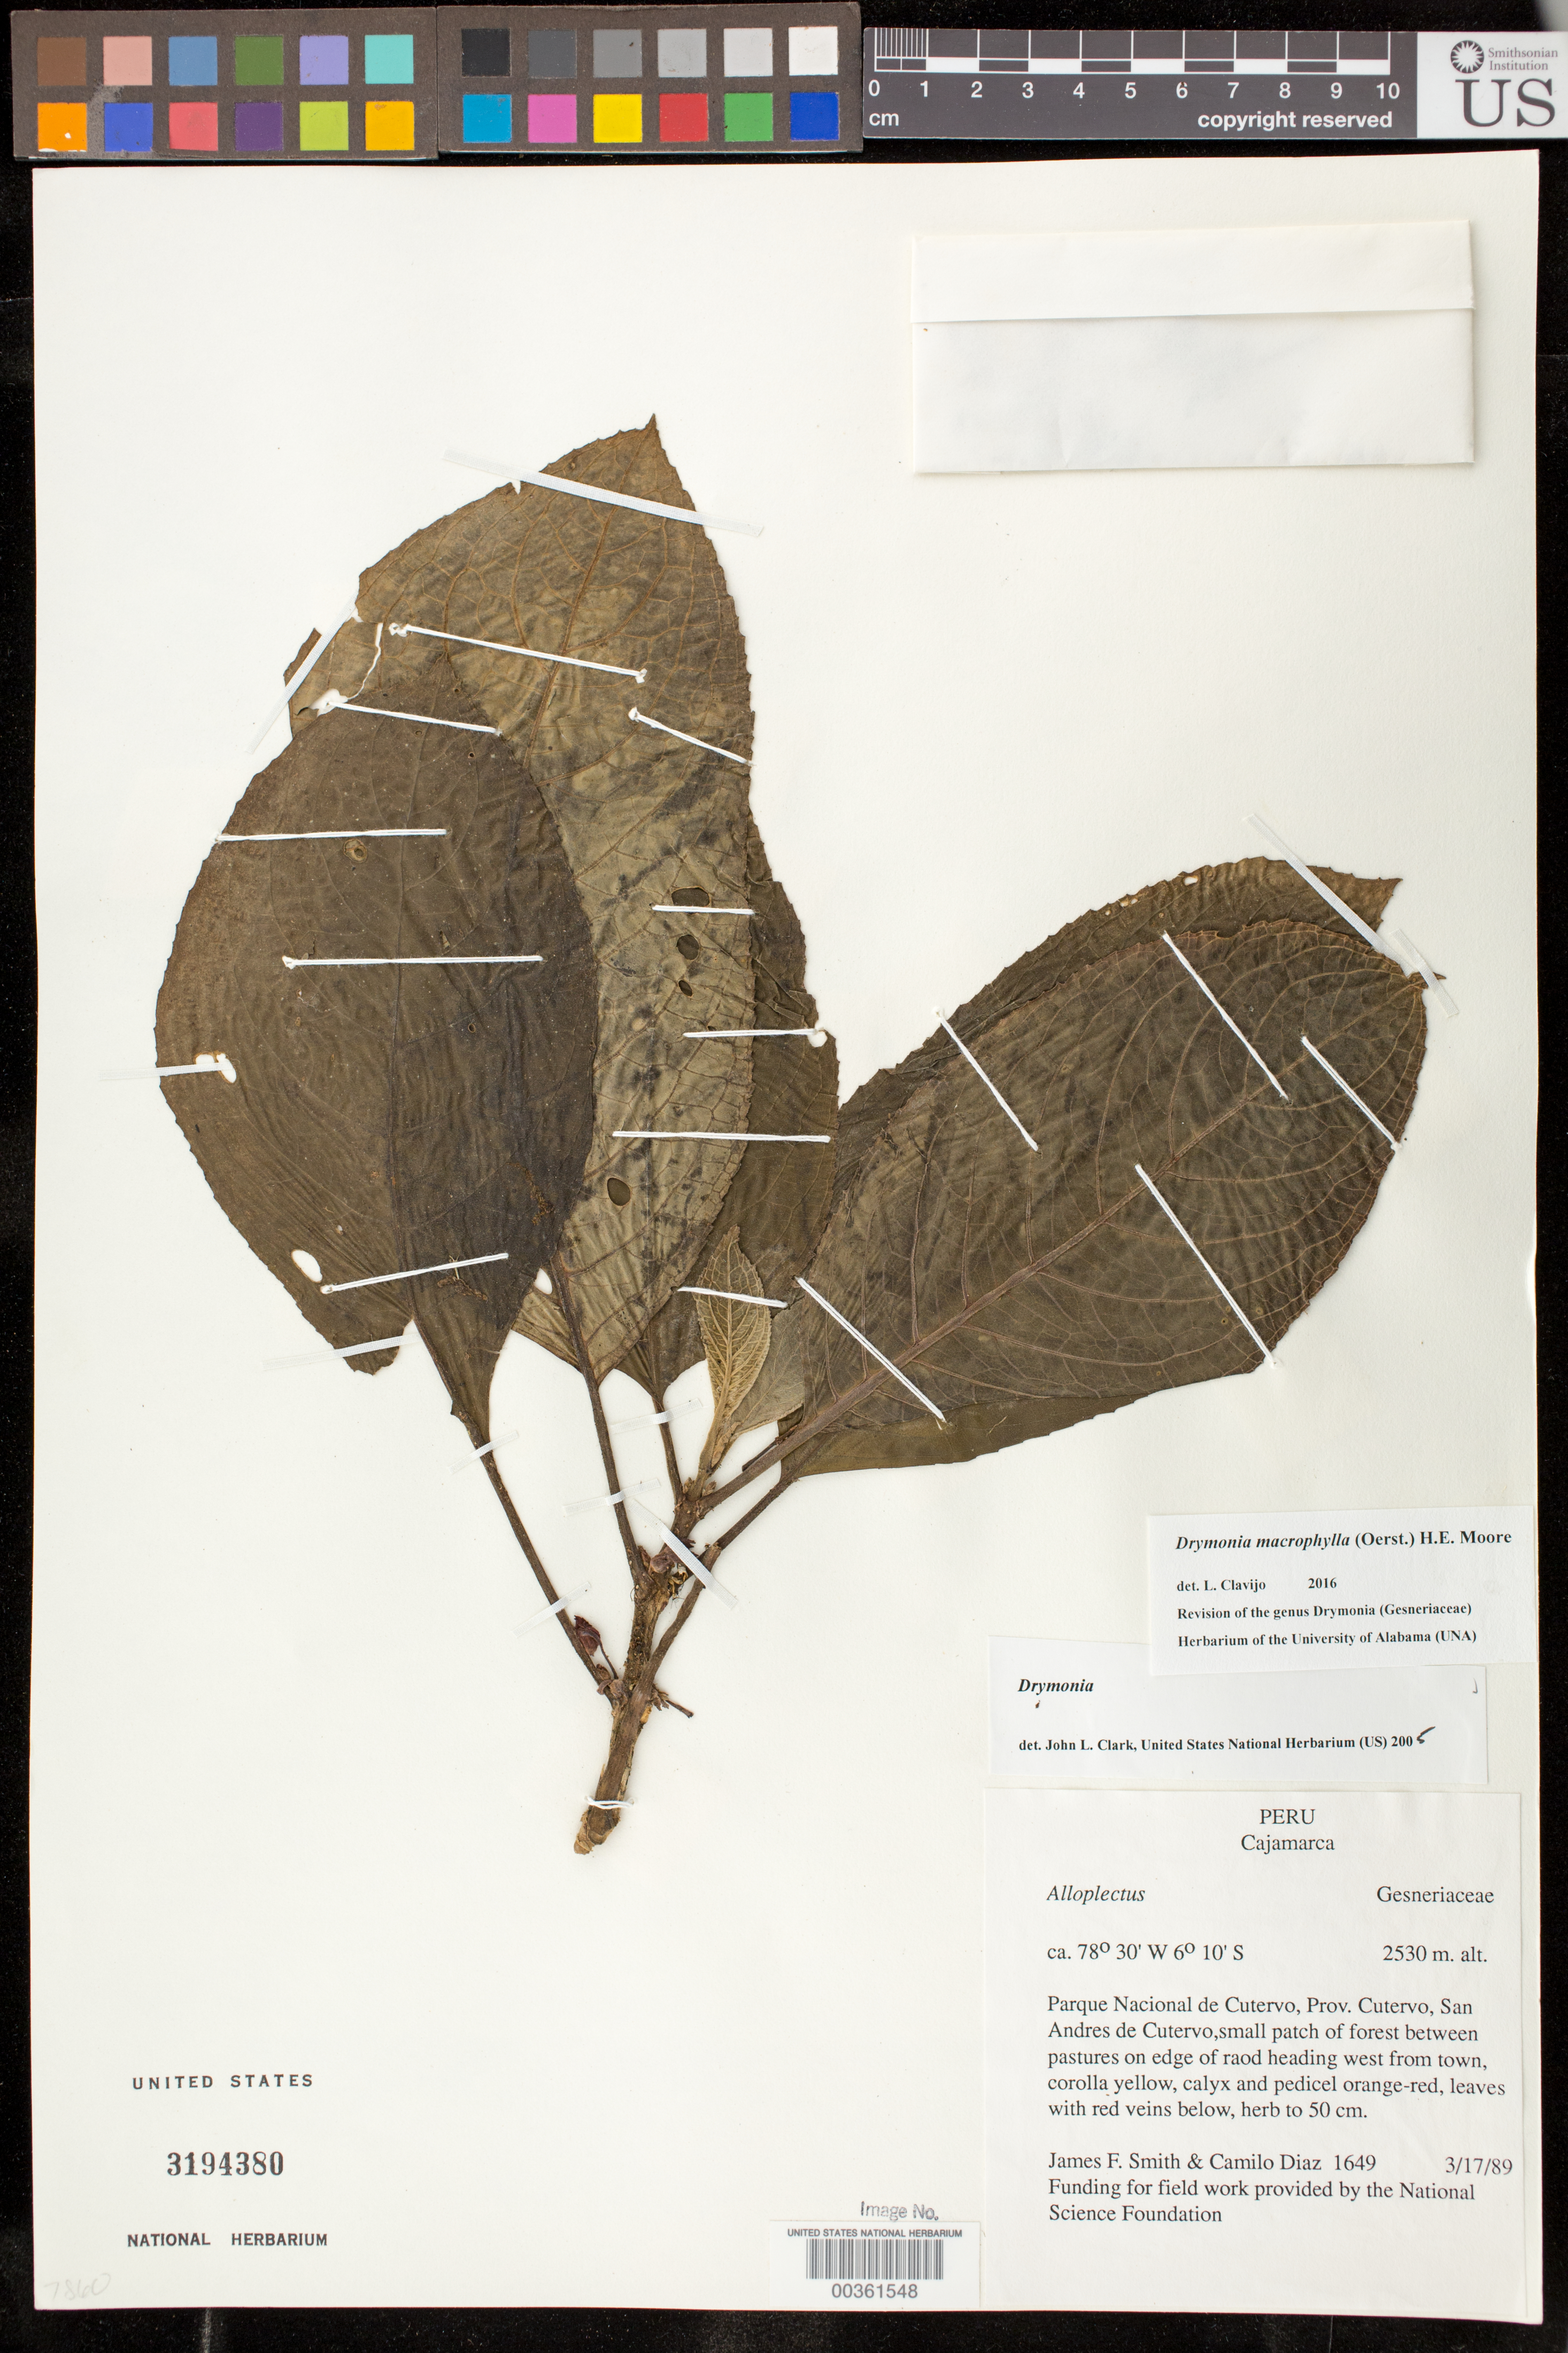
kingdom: Plantae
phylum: Tracheophyta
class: Magnoliopsida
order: Lamiales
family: Gesneriaceae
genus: Drymonia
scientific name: Drymonia macrophylla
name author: (Oerst.) H.E. Moore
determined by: Clavijo, L.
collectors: J. Smith & C. Díaz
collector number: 1649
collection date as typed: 17 Mar 1989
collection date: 1989-03-17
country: Peru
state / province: Cajamarca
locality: Cutervo. Parque Nacional de Cutervo, San Andres de Cutervo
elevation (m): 2530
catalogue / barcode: US 3194380